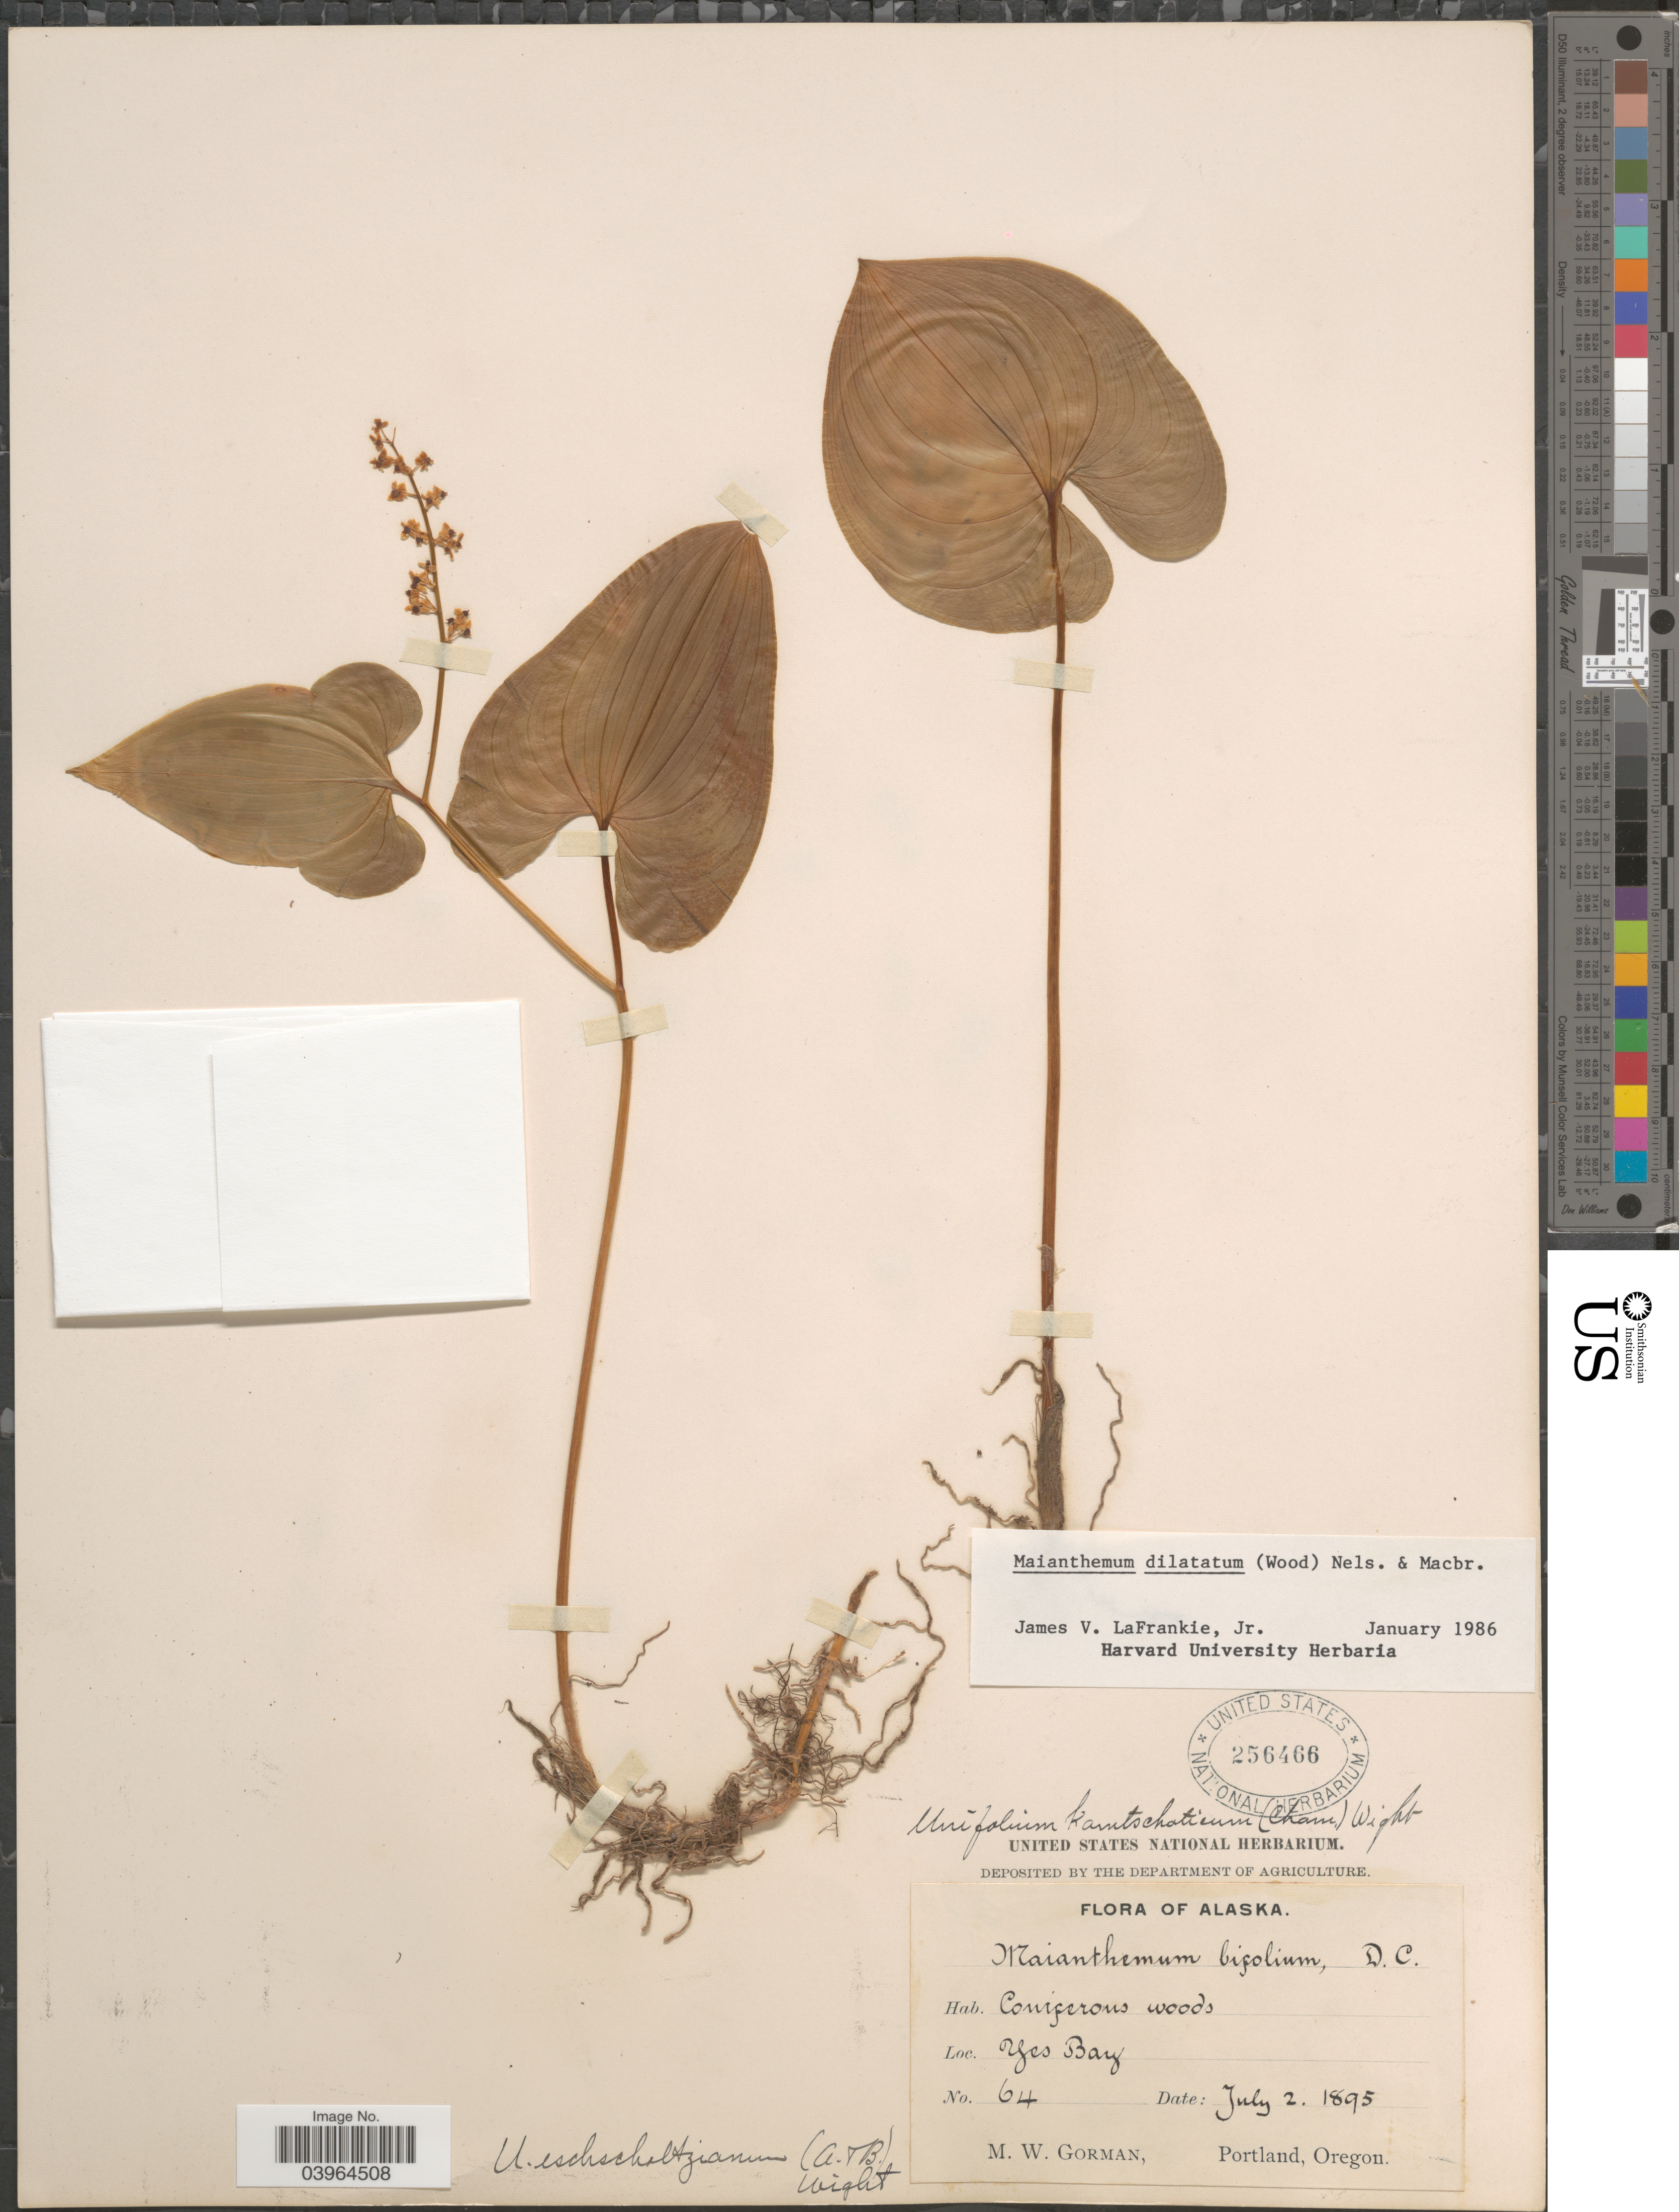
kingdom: Plantae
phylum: Tracheophyta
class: Liliopsida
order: Asparagales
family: Asparagaceae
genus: Maianthemum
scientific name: Maianthemum dilatatum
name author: (Alph. Wood) A. Nelson & J.F. Macbr.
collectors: M. W. Gorman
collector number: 64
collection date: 1895-07-02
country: United States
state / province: Alaska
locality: Yes Bay.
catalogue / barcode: US 256466